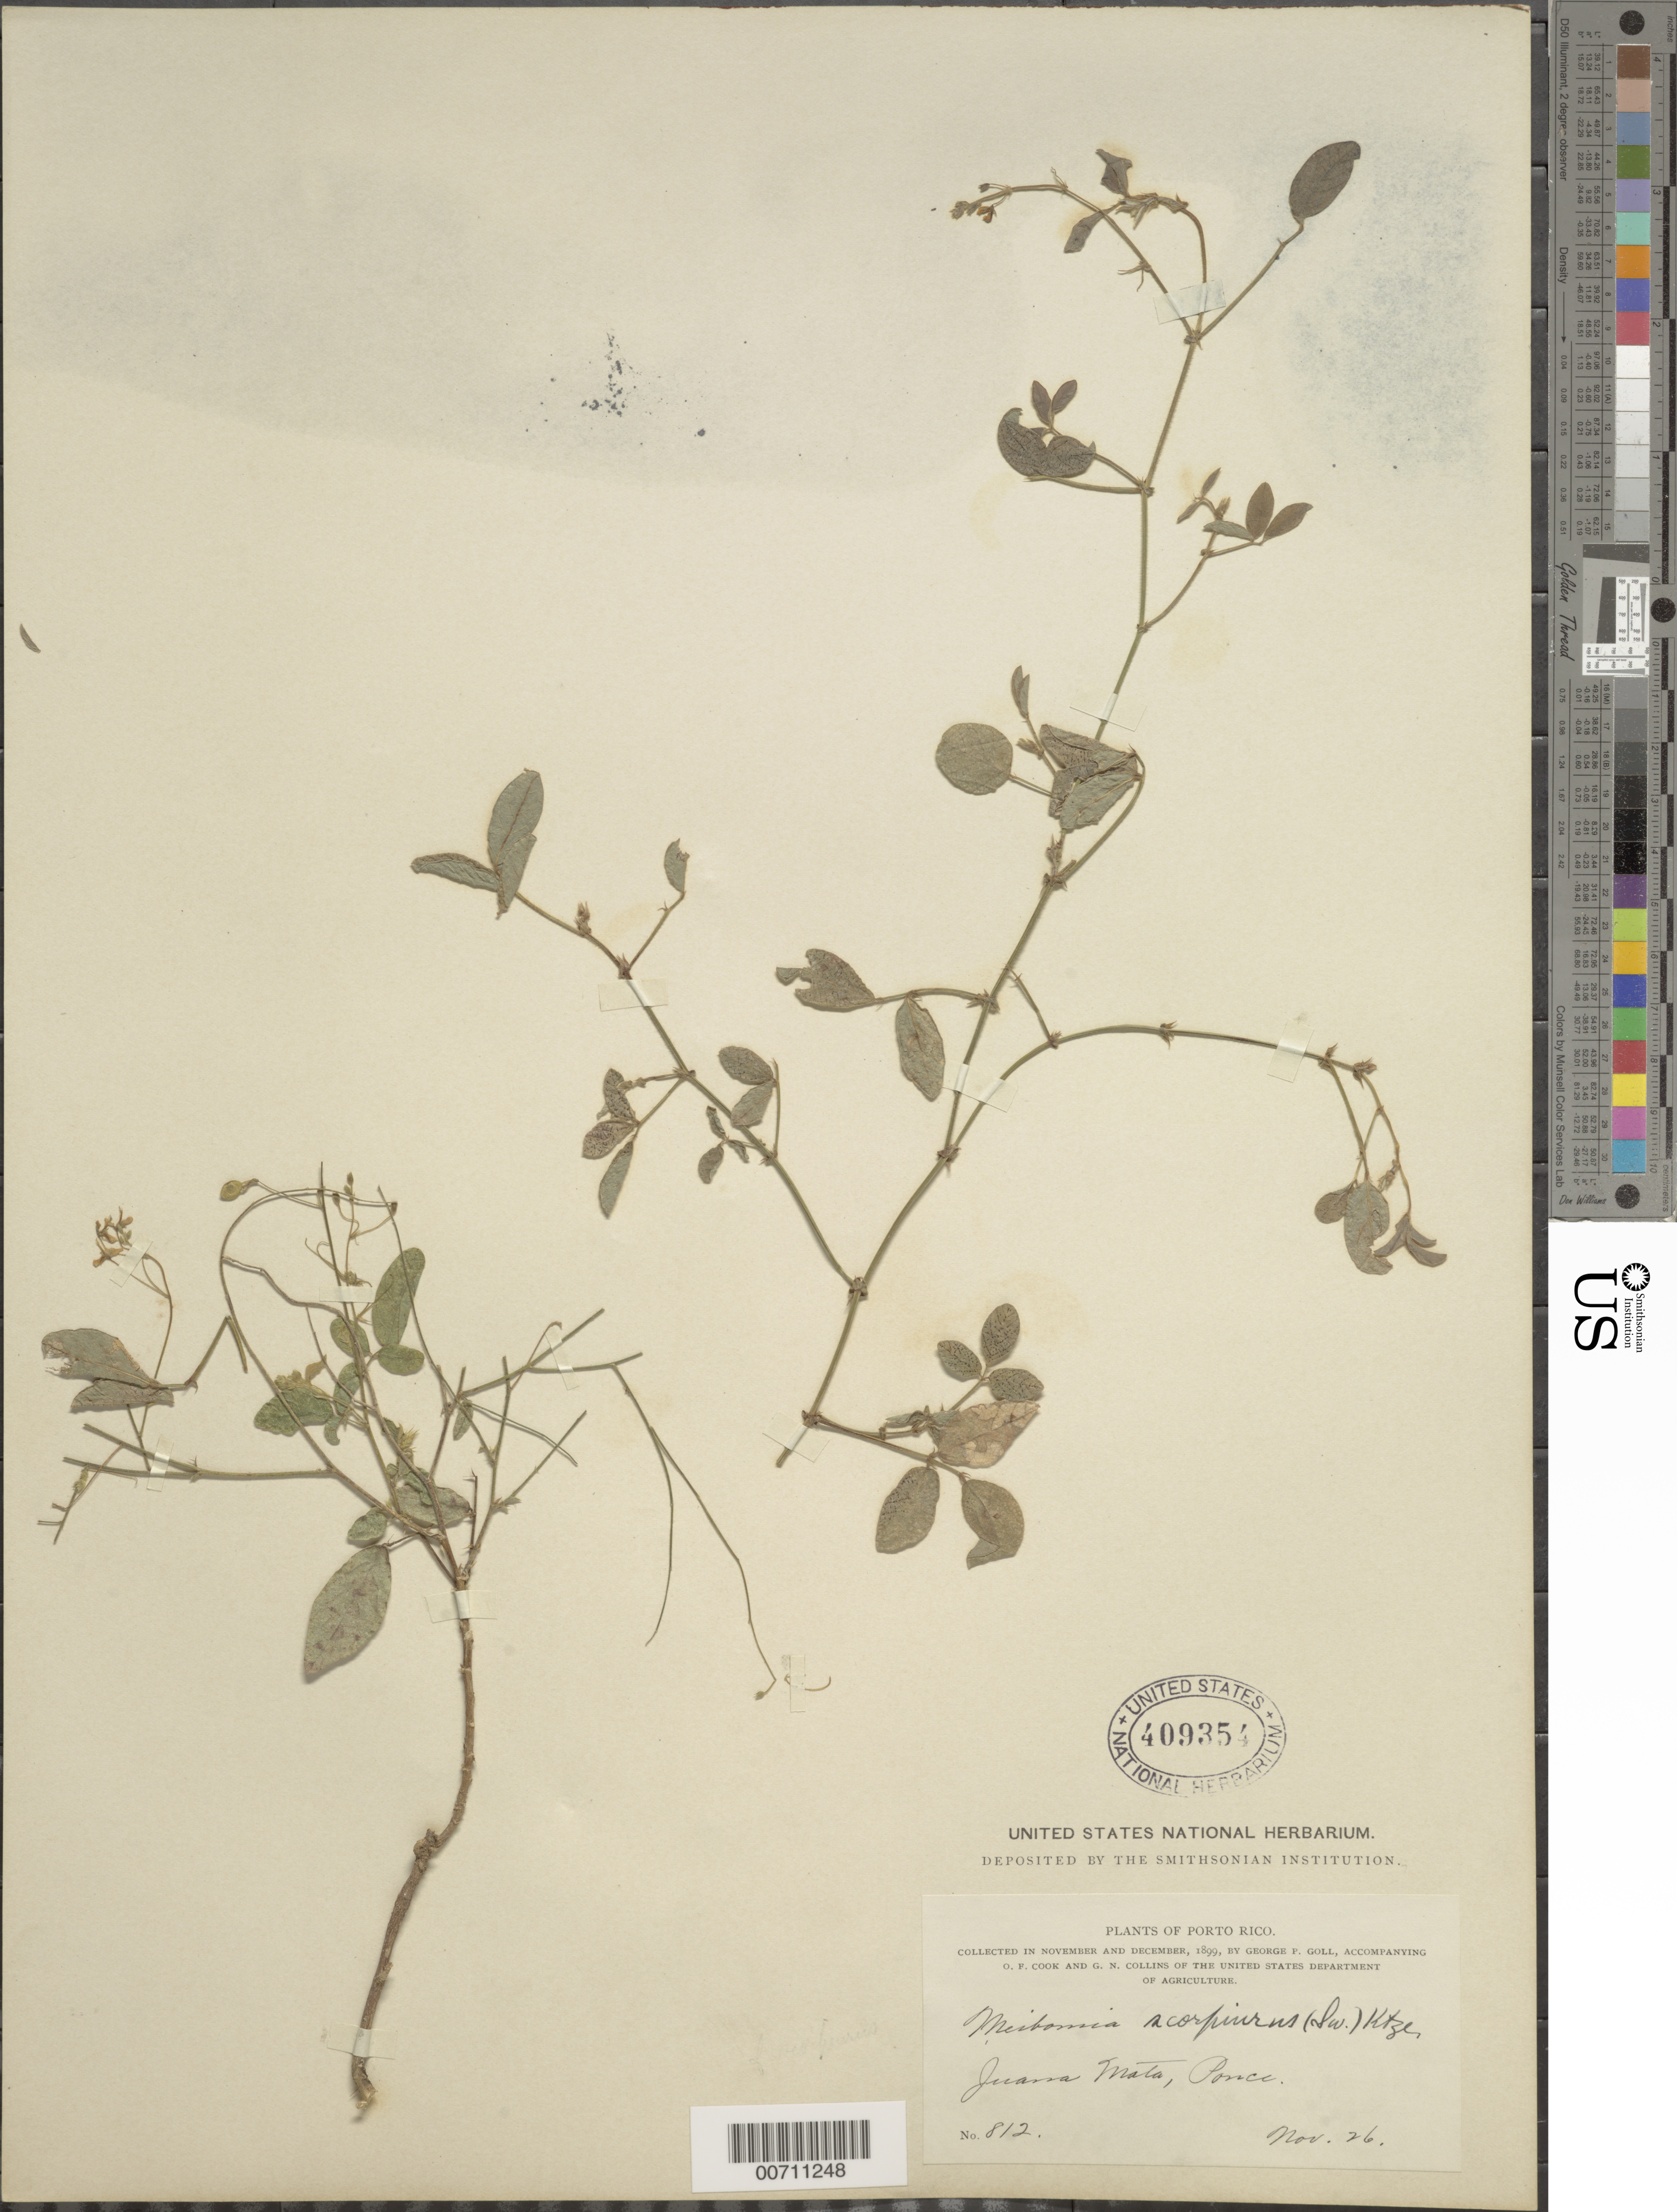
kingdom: Plantae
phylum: Tracheophyta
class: Magnoliopsida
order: Fabales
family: Fabaceae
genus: Desmodium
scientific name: Desmodium scorpiurus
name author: (Sw.) Desv. ex DC.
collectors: G. Goll, O. F. Cook & G. Collins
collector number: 812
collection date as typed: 26 Nov 1899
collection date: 1899-11-26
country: Puerto Rico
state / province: Ponce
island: Greater Antilles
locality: Juana Mata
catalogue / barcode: US 409354